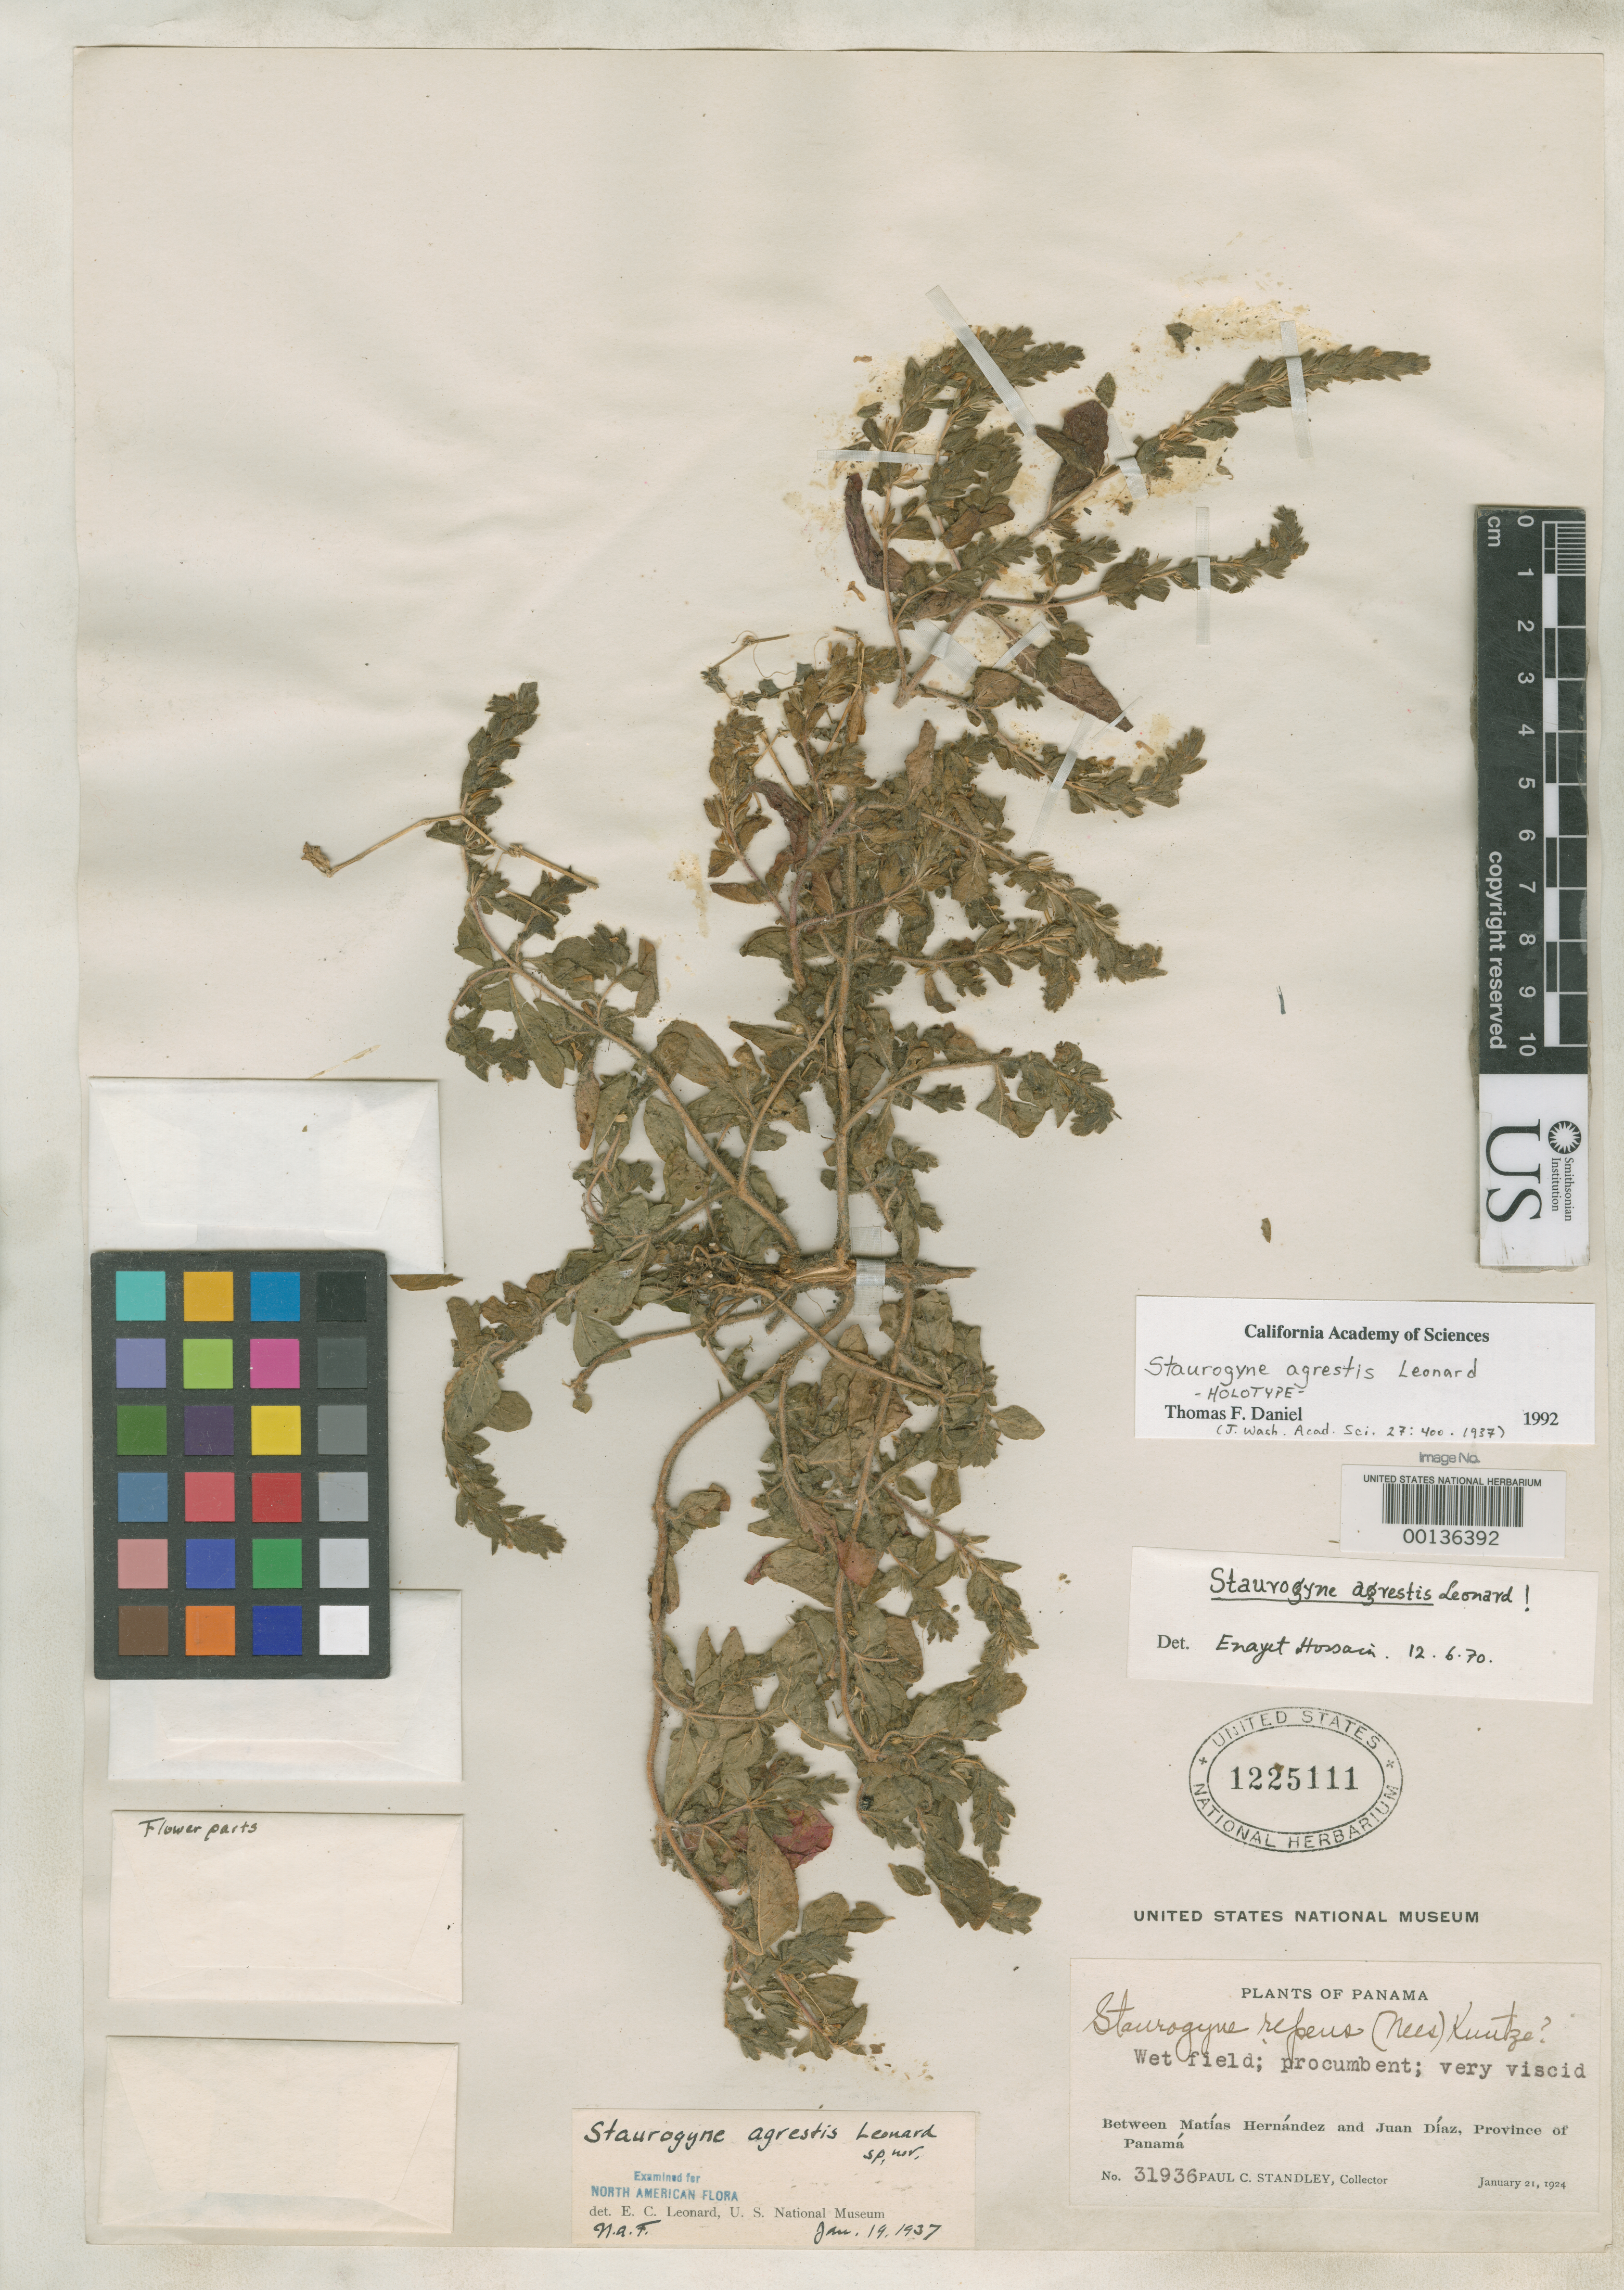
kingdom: Plantae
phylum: Tracheophyta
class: Magnoliopsida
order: Lamiales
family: Acanthaceae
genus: Staurogyne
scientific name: Staurogyne agrestis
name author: Leonard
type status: Holotype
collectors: P. C. Standley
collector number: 31936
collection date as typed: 21 Jan 1924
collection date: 1924-01-21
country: Panama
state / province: Panamá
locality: Between Matias Hernandez & Juan Diaz.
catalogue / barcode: US 1225111